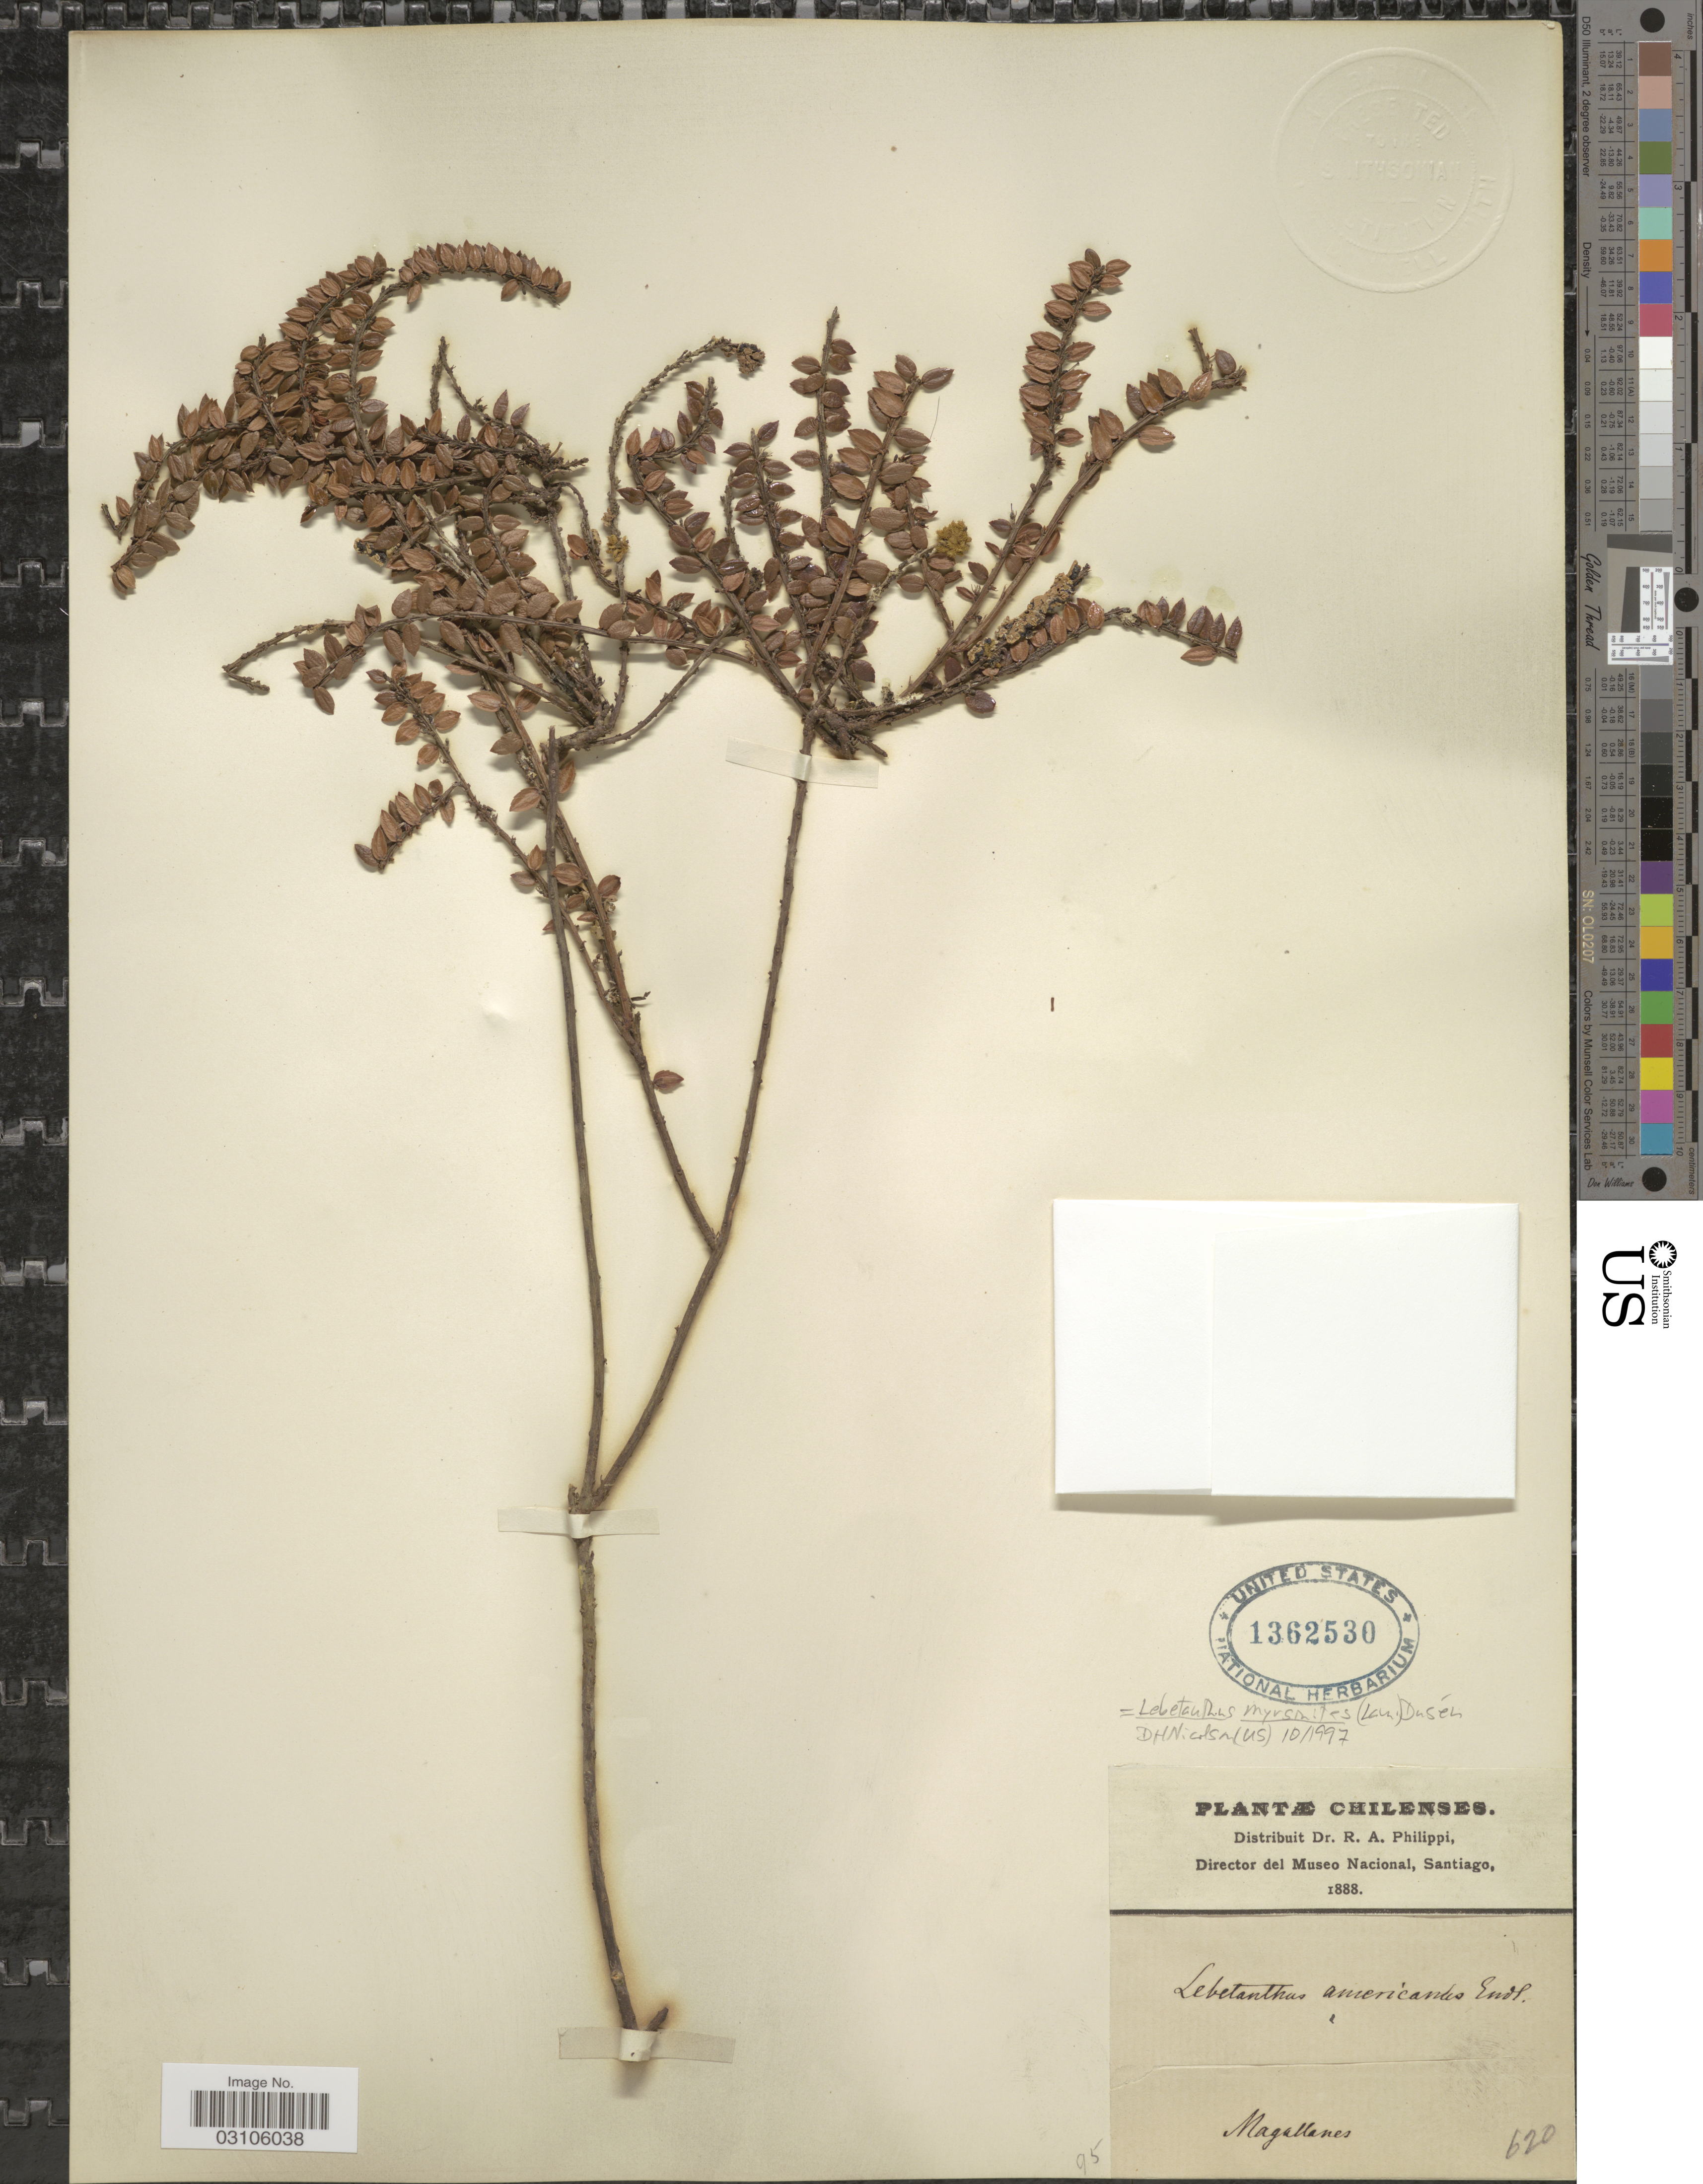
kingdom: Plantae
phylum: Tracheophyta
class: Magnoliopsida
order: Ericales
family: Ericaceae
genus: Lebetanthus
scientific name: Lebetanthus myrsinites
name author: (Lam.) Dusén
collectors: ex. herb. R.A. Philippi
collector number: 620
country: Chile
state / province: Magallanes y de la Antártica Chilena (XII)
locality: Magallanes.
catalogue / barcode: US 1362530